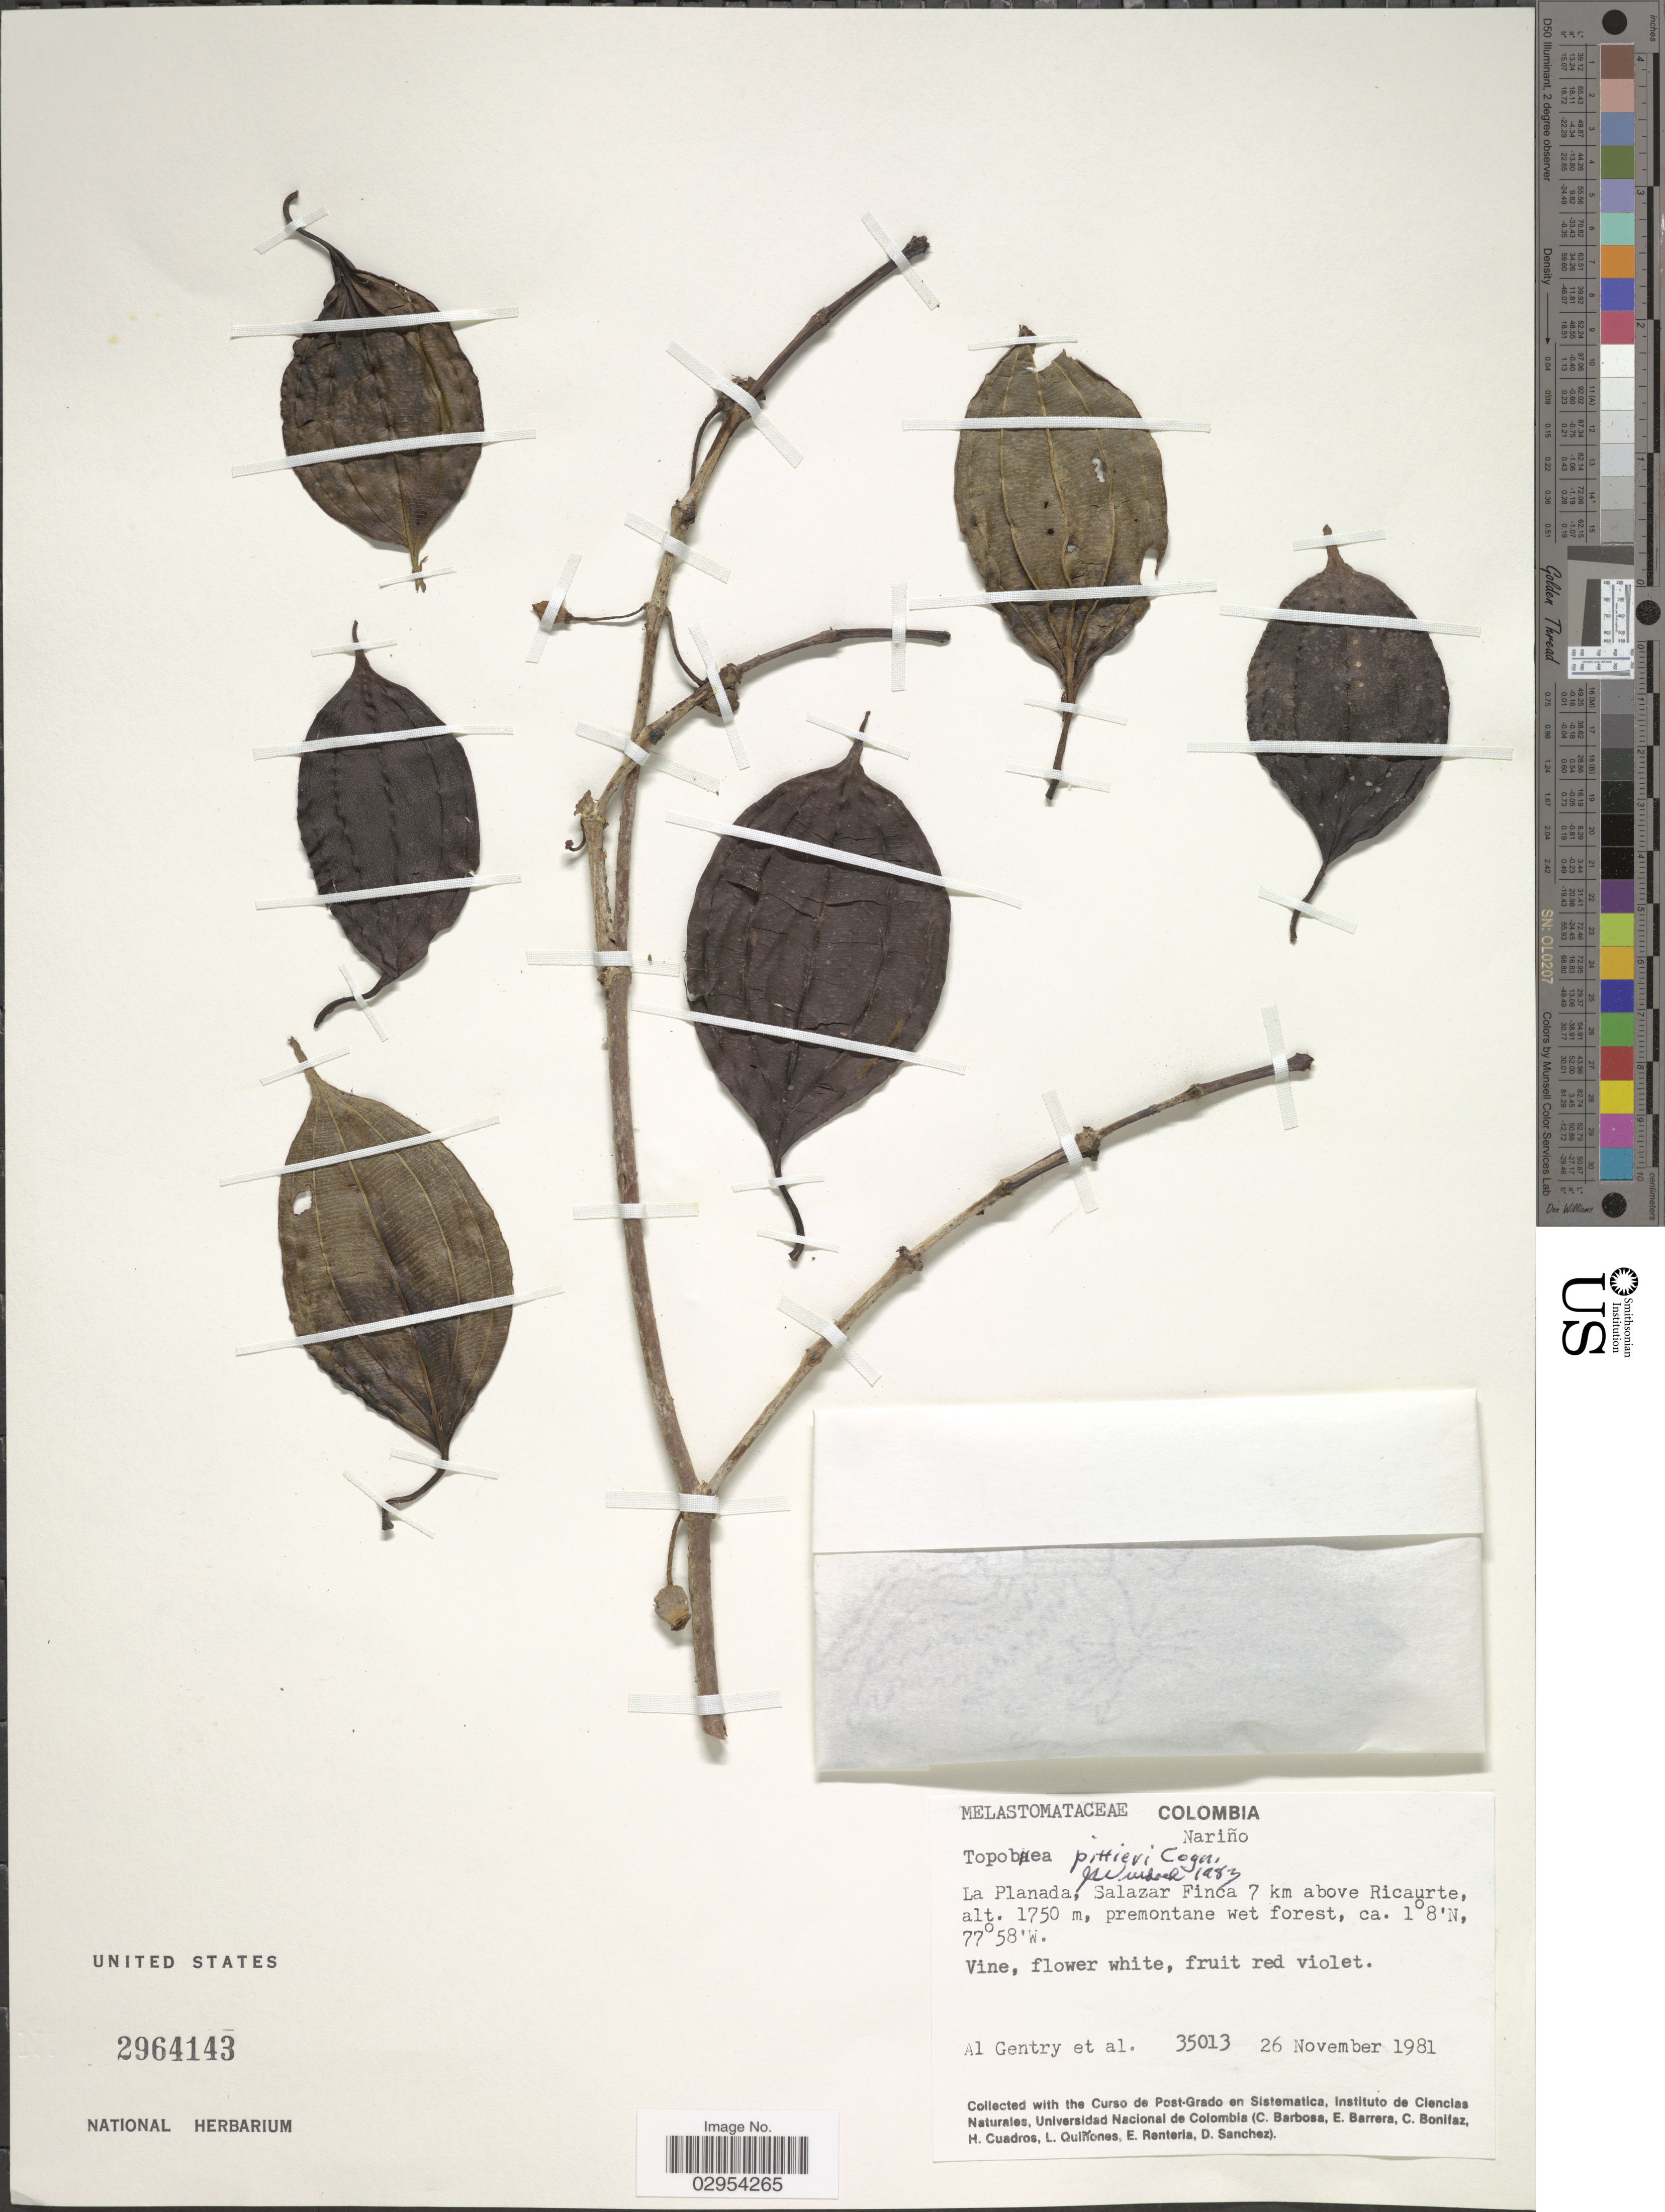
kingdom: Plantae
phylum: Tracheophyta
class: Magnoliopsida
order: Myrtales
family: Melastomataceae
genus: Topobea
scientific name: Topobea pittieri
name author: Cogn.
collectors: A. H. Gentry, C. E. Barbosa, E. Barrera, C. Bonifaz & et al.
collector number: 35013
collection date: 1981-11-26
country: Colombia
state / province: Nariño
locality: La Planada, Salazar Finca 7 km above Ricaurte.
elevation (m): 1750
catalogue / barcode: US 2964143